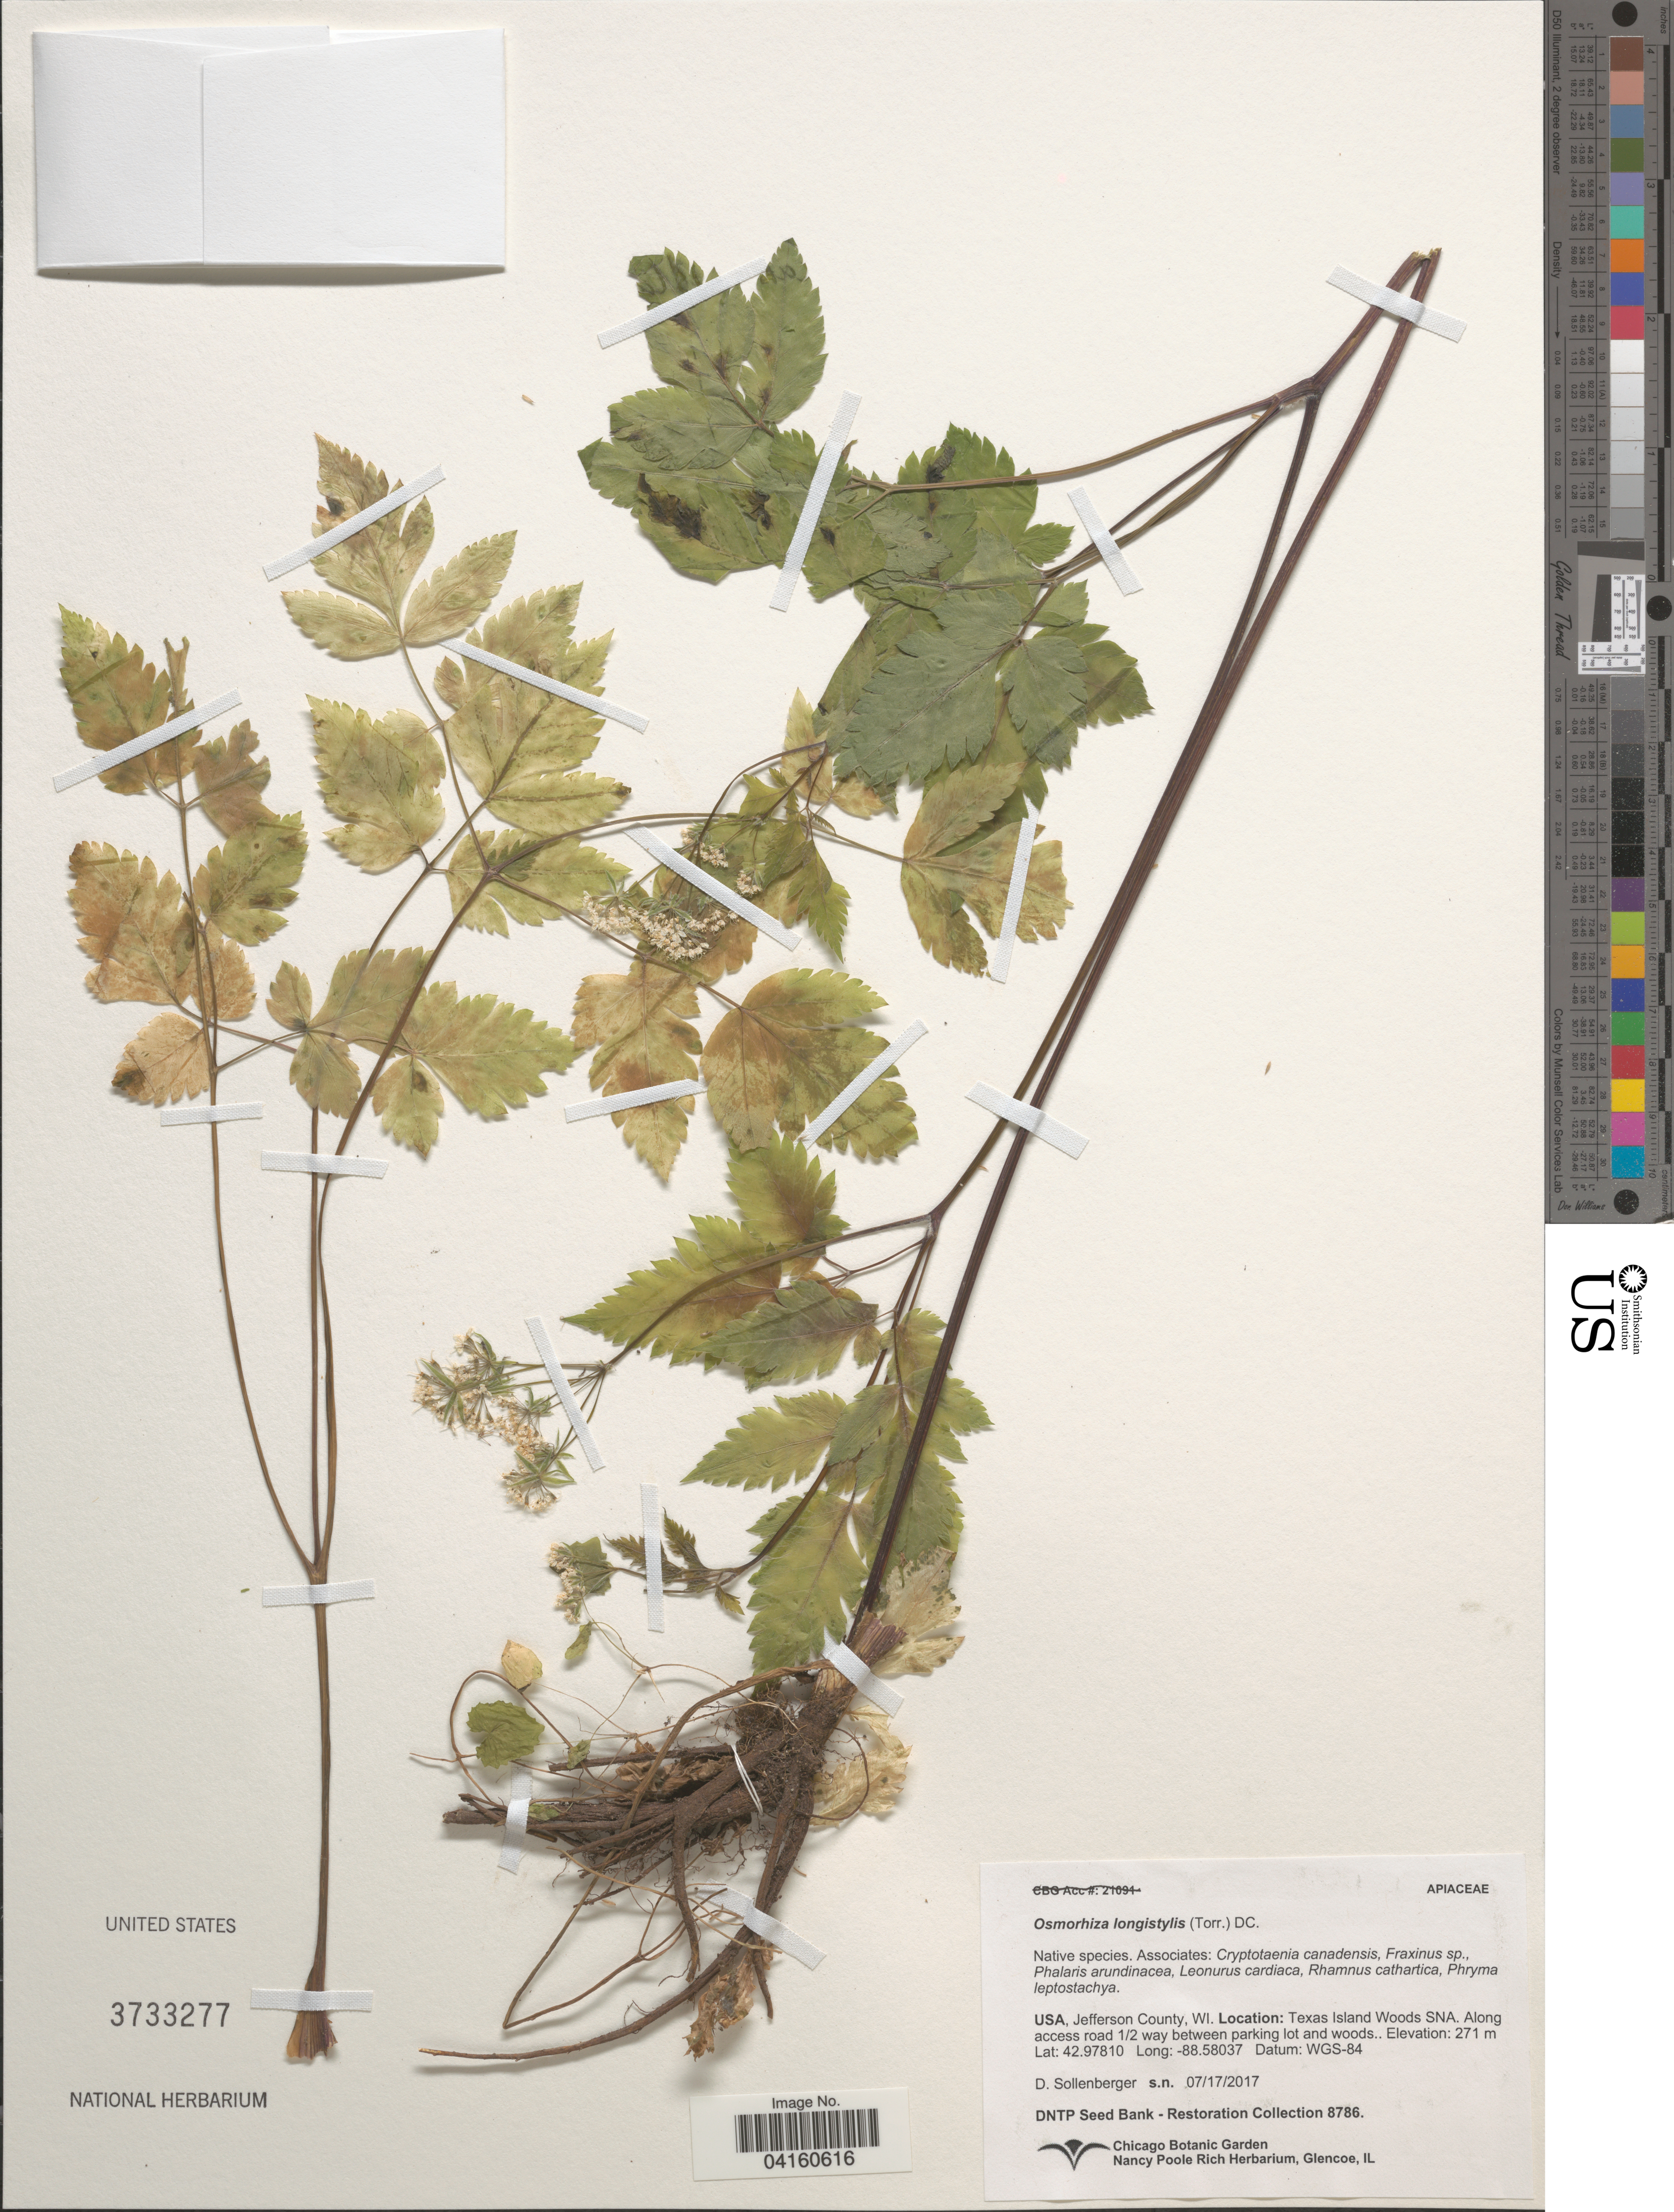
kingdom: Plantae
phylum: Tracheophyta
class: Magnoliopsida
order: Apiales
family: Apiaceae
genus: Osmorhiza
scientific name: Osmorhiza longistylis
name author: (Torr.) DC.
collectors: D. Sollenberger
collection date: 2017-07-17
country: United States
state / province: Wisconsin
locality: Jefferson County. Texas Island Woods SNA. Along access road 1/2 way between parking lot and woods.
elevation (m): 271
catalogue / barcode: US 3733277